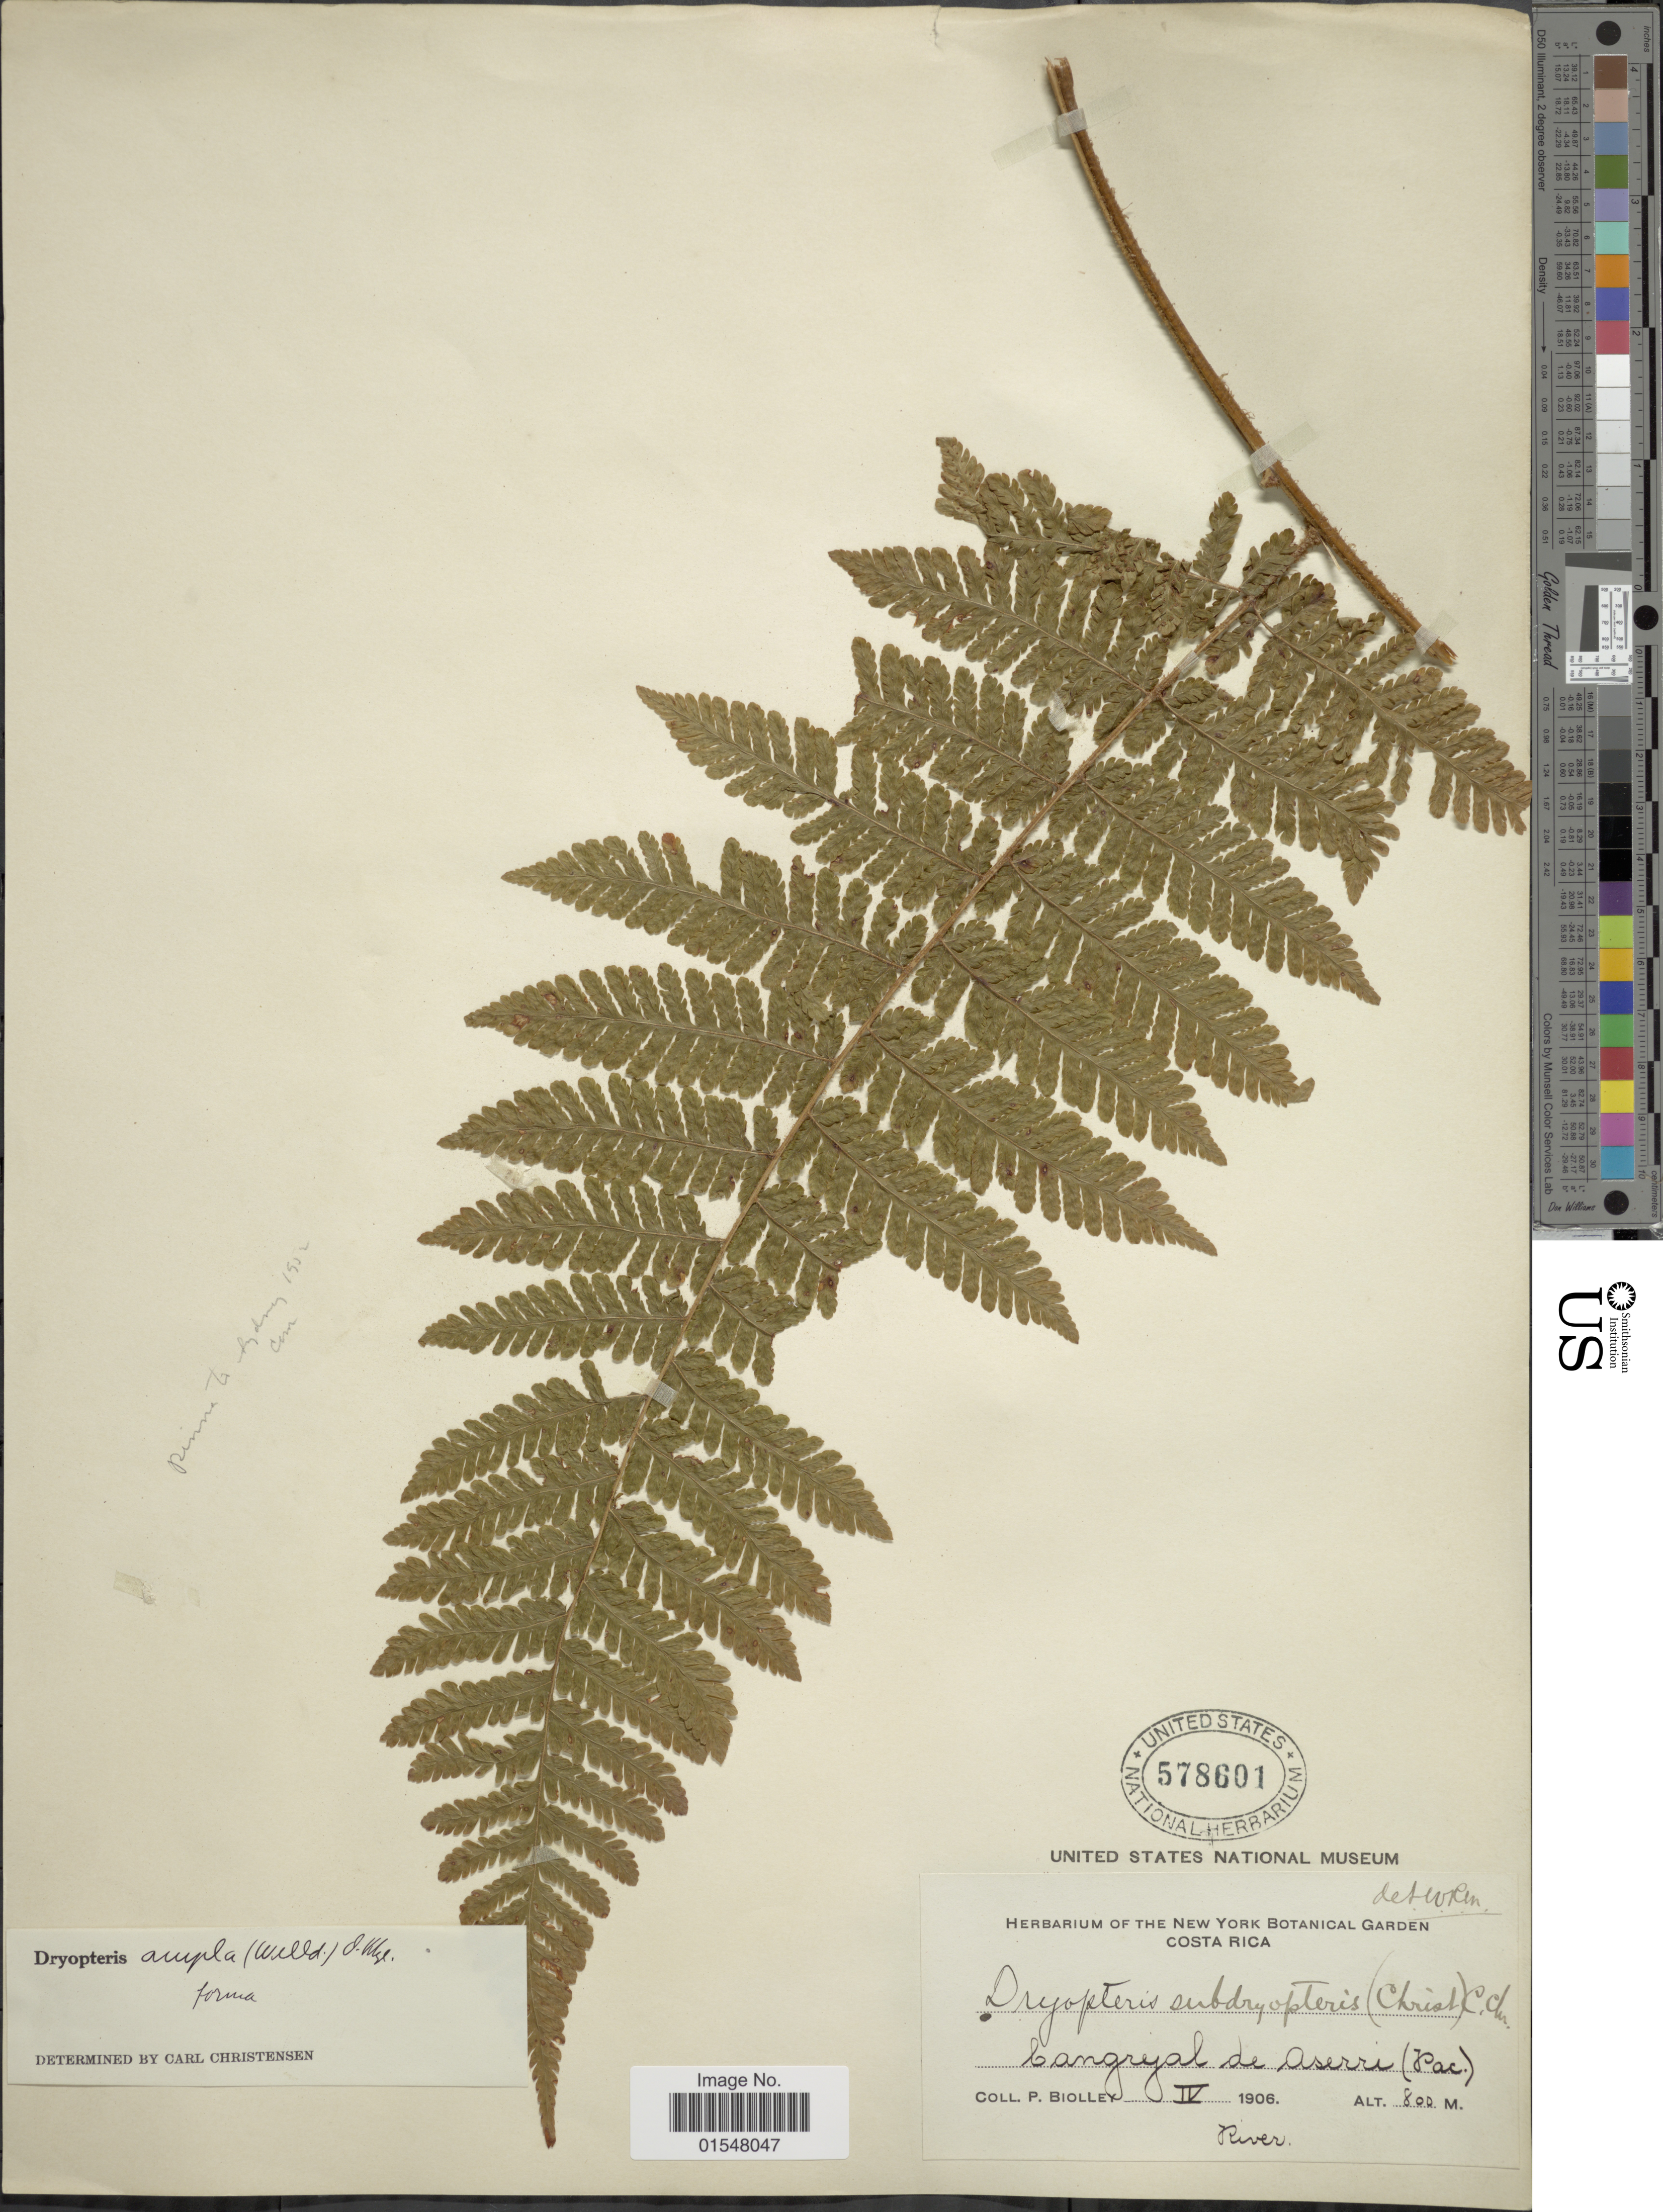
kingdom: Plantae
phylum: Tracheophyta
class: Polypodiopsida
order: Polypodiales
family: Dryopteridaceae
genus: Ctenitis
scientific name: Ctenitis subdryopteris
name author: (Christ) Lellinger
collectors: P. Biolley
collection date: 1906-05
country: Costa Rica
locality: River, Cangrejal de Aserrí (Pac.)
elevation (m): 800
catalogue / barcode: US 578601